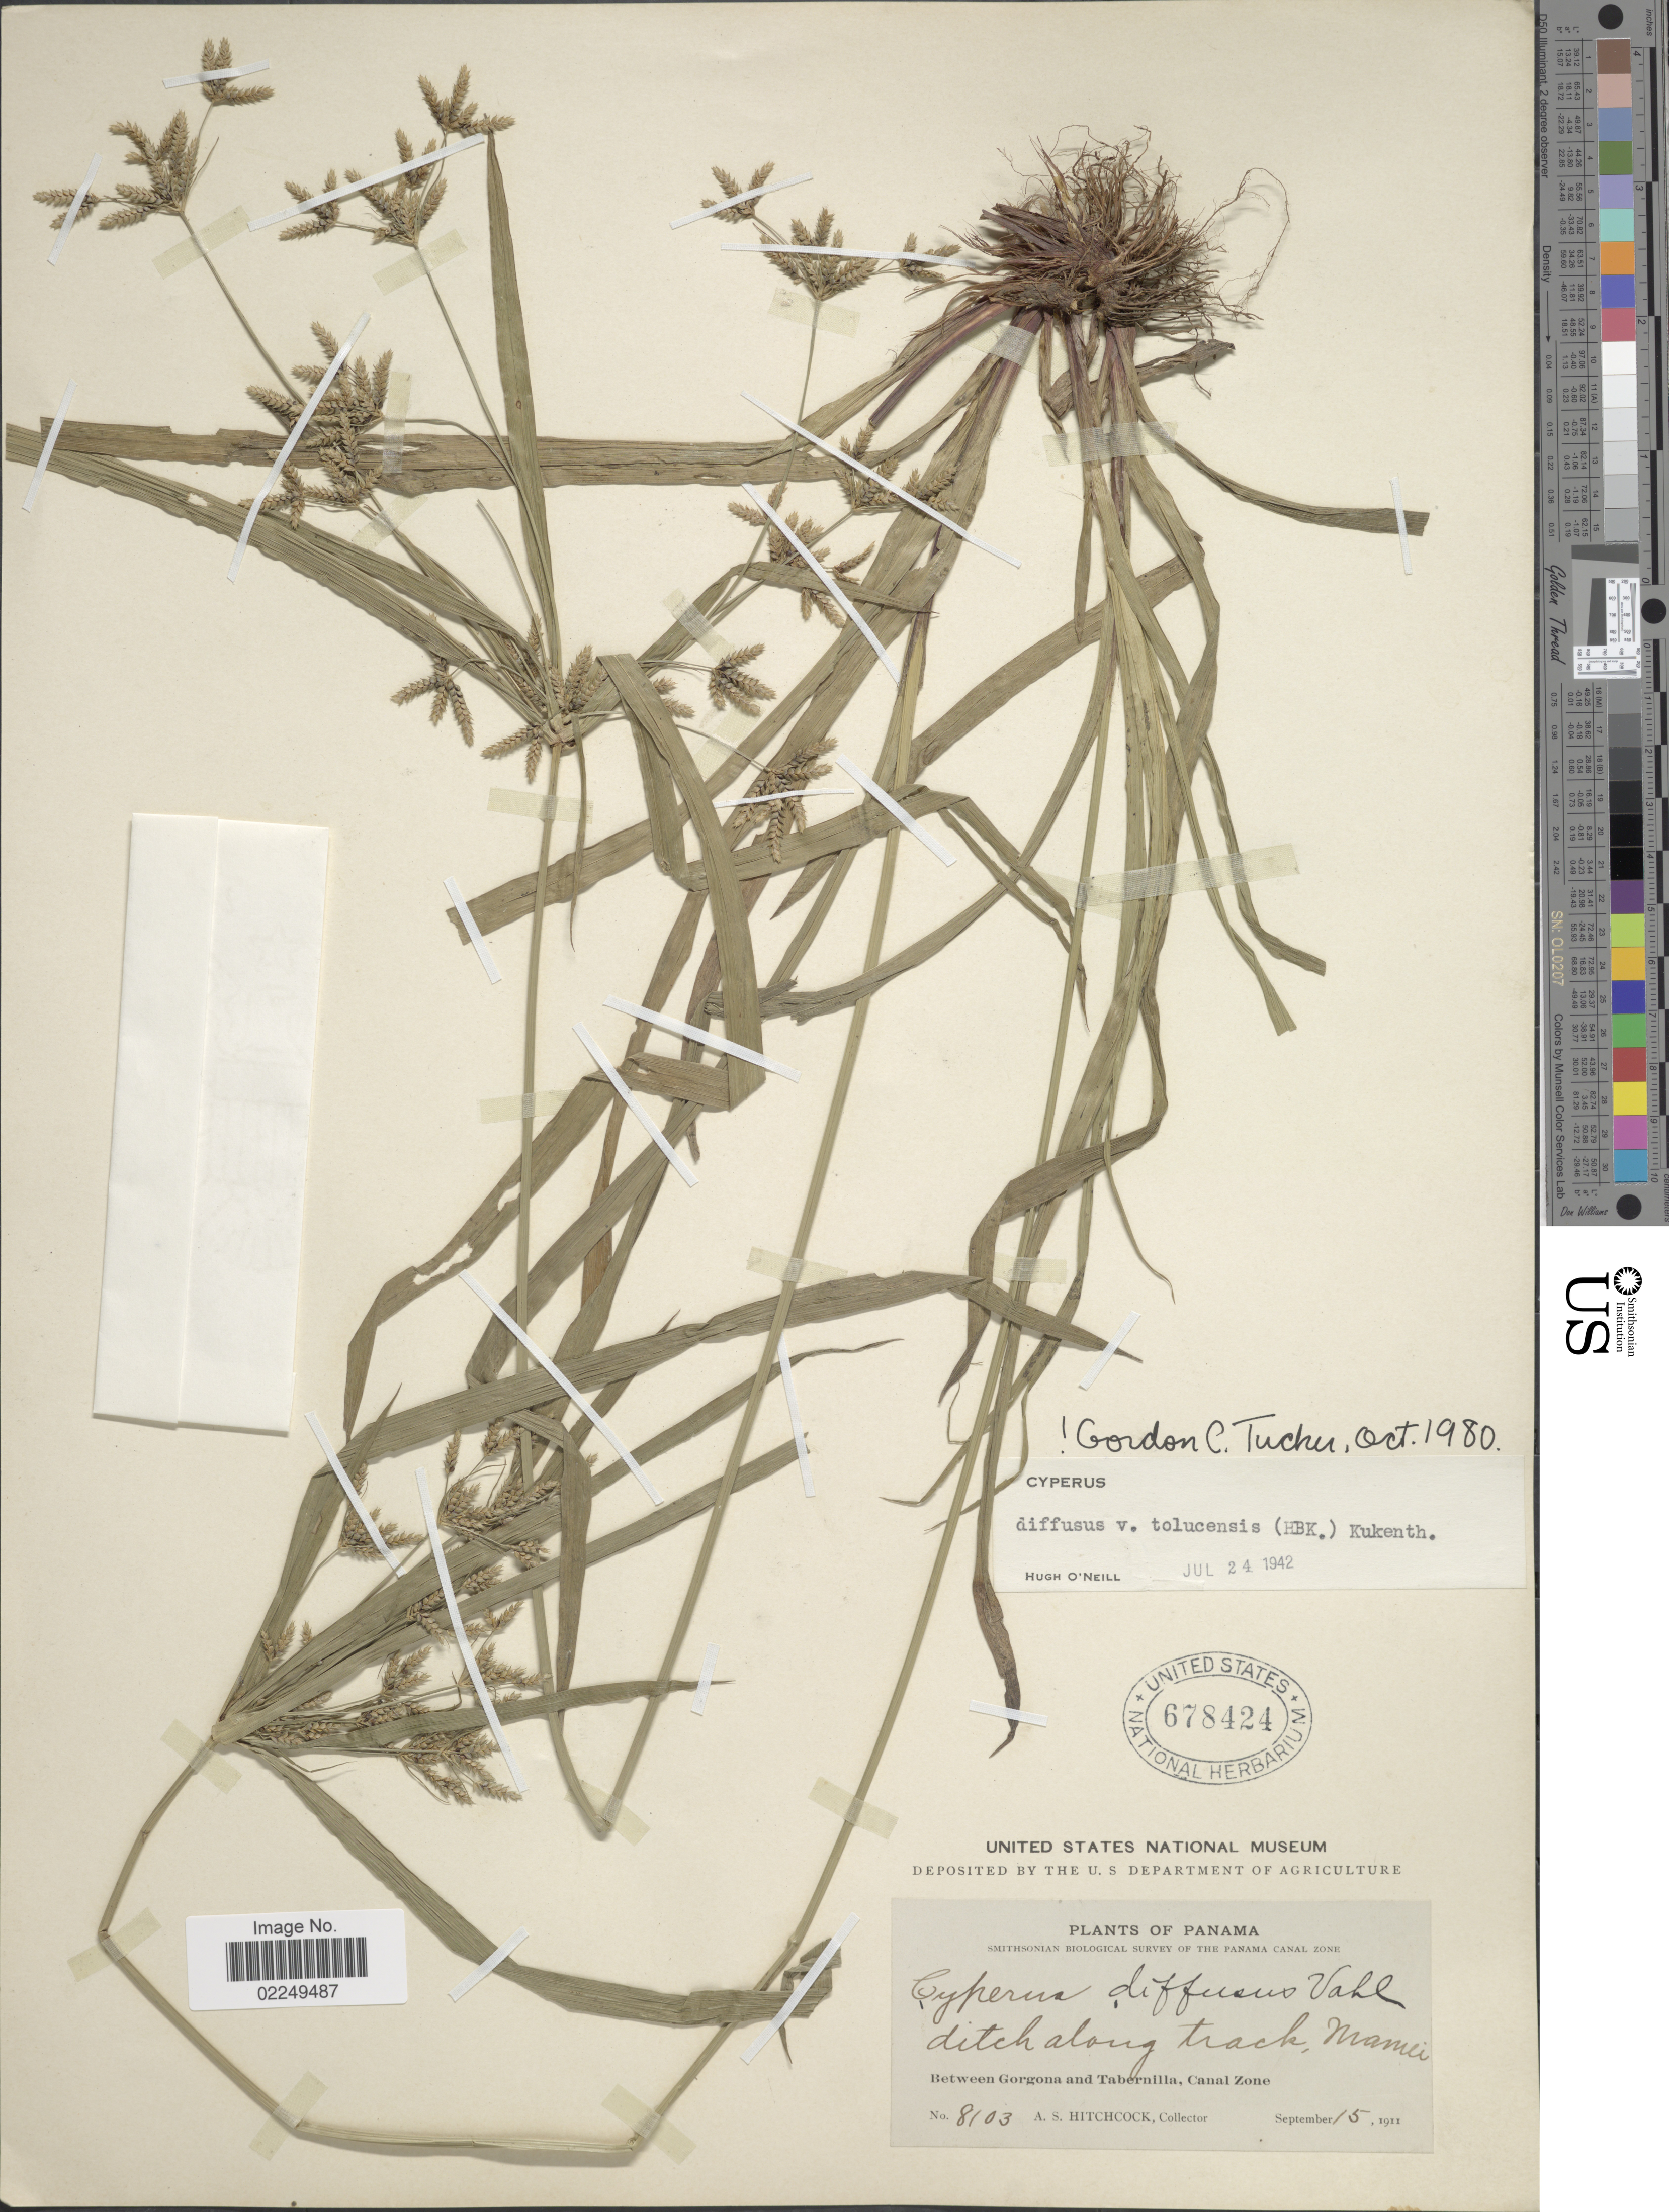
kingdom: Plantae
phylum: Tracheophyta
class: Liliopsida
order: Poales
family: Cyperaceae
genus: Cyperus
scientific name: Cyperus laxus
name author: Lam.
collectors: A. S. Hitchcock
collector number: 8103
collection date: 1911-09-15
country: Panama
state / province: Colón / Panamá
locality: Ditch along track, Mamei, Between Gorgona and Tabernilla, Canal Zone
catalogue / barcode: US 678424